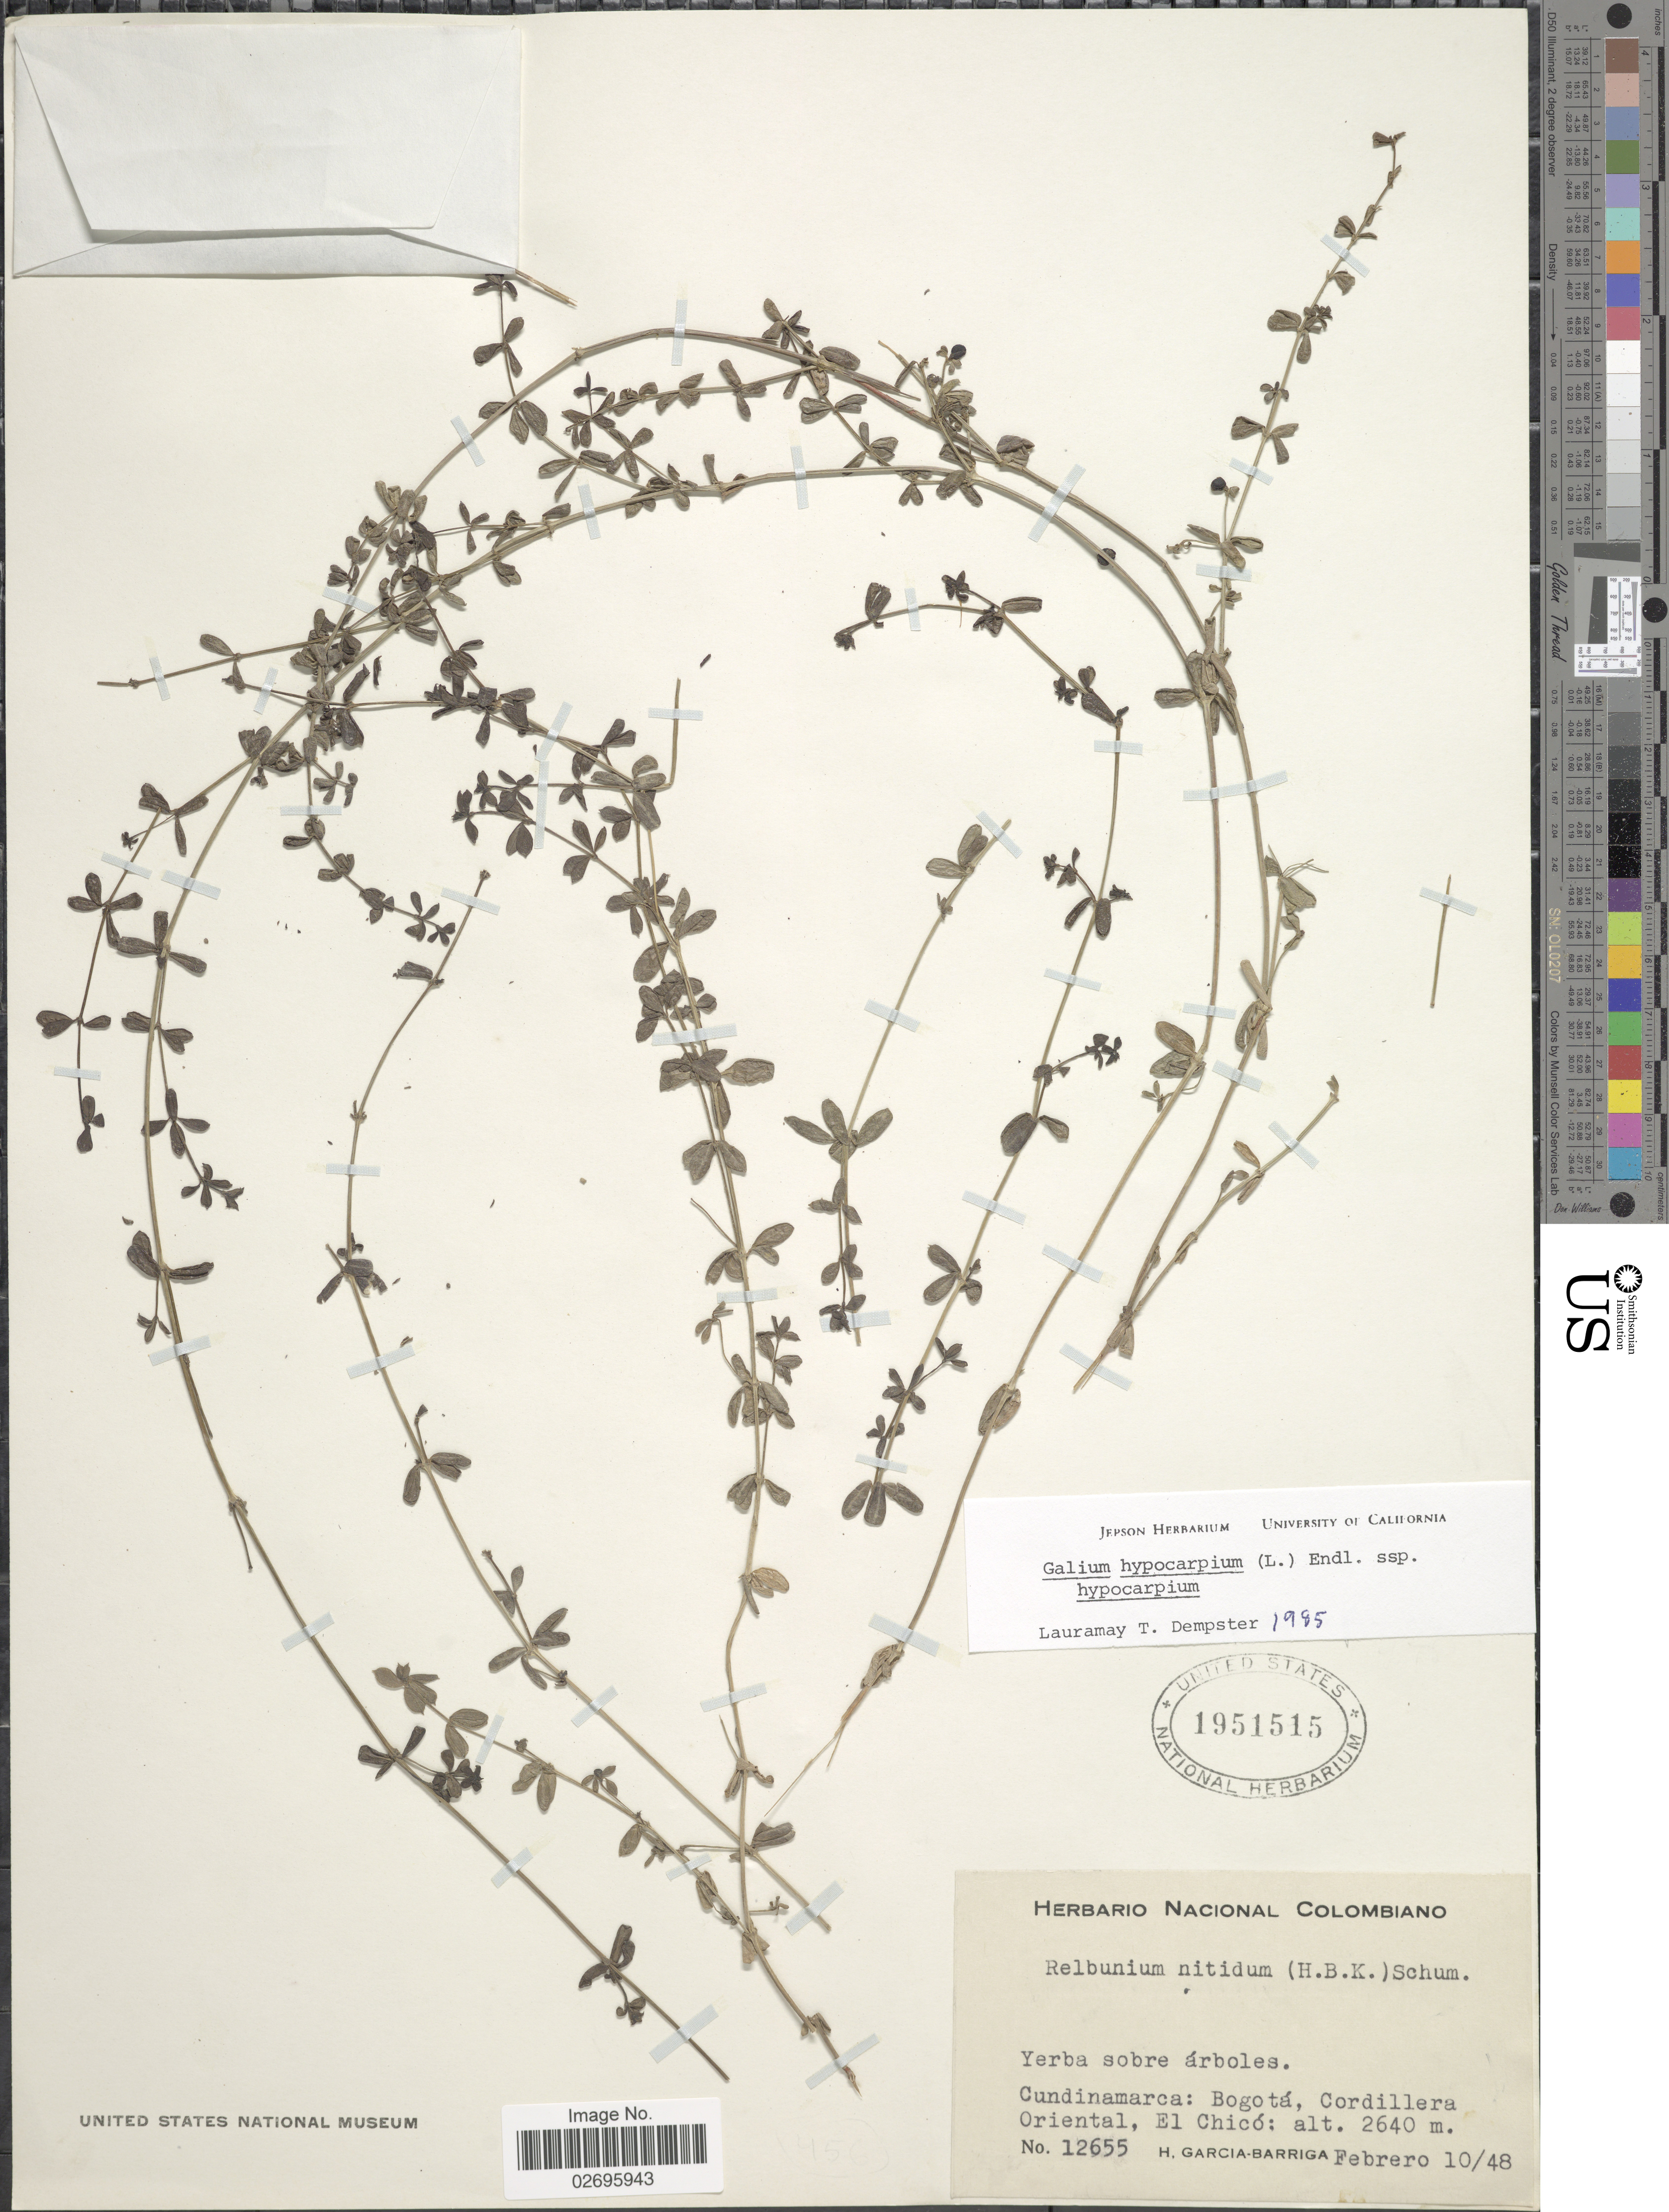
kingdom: Plantae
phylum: Tracheophyta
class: Magnoliopsida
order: Gentianales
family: Rubiaceae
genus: Galium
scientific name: Galium hypocarpium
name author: (L.) Endl. ex Griseb.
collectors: H. García Barriga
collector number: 12655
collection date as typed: Transcribed d/m/y: 10/2/48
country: Colombia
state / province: Cundinamarca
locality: Bogotá, Cordillera Oriental, El Chicó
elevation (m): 2640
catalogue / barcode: US 1951515